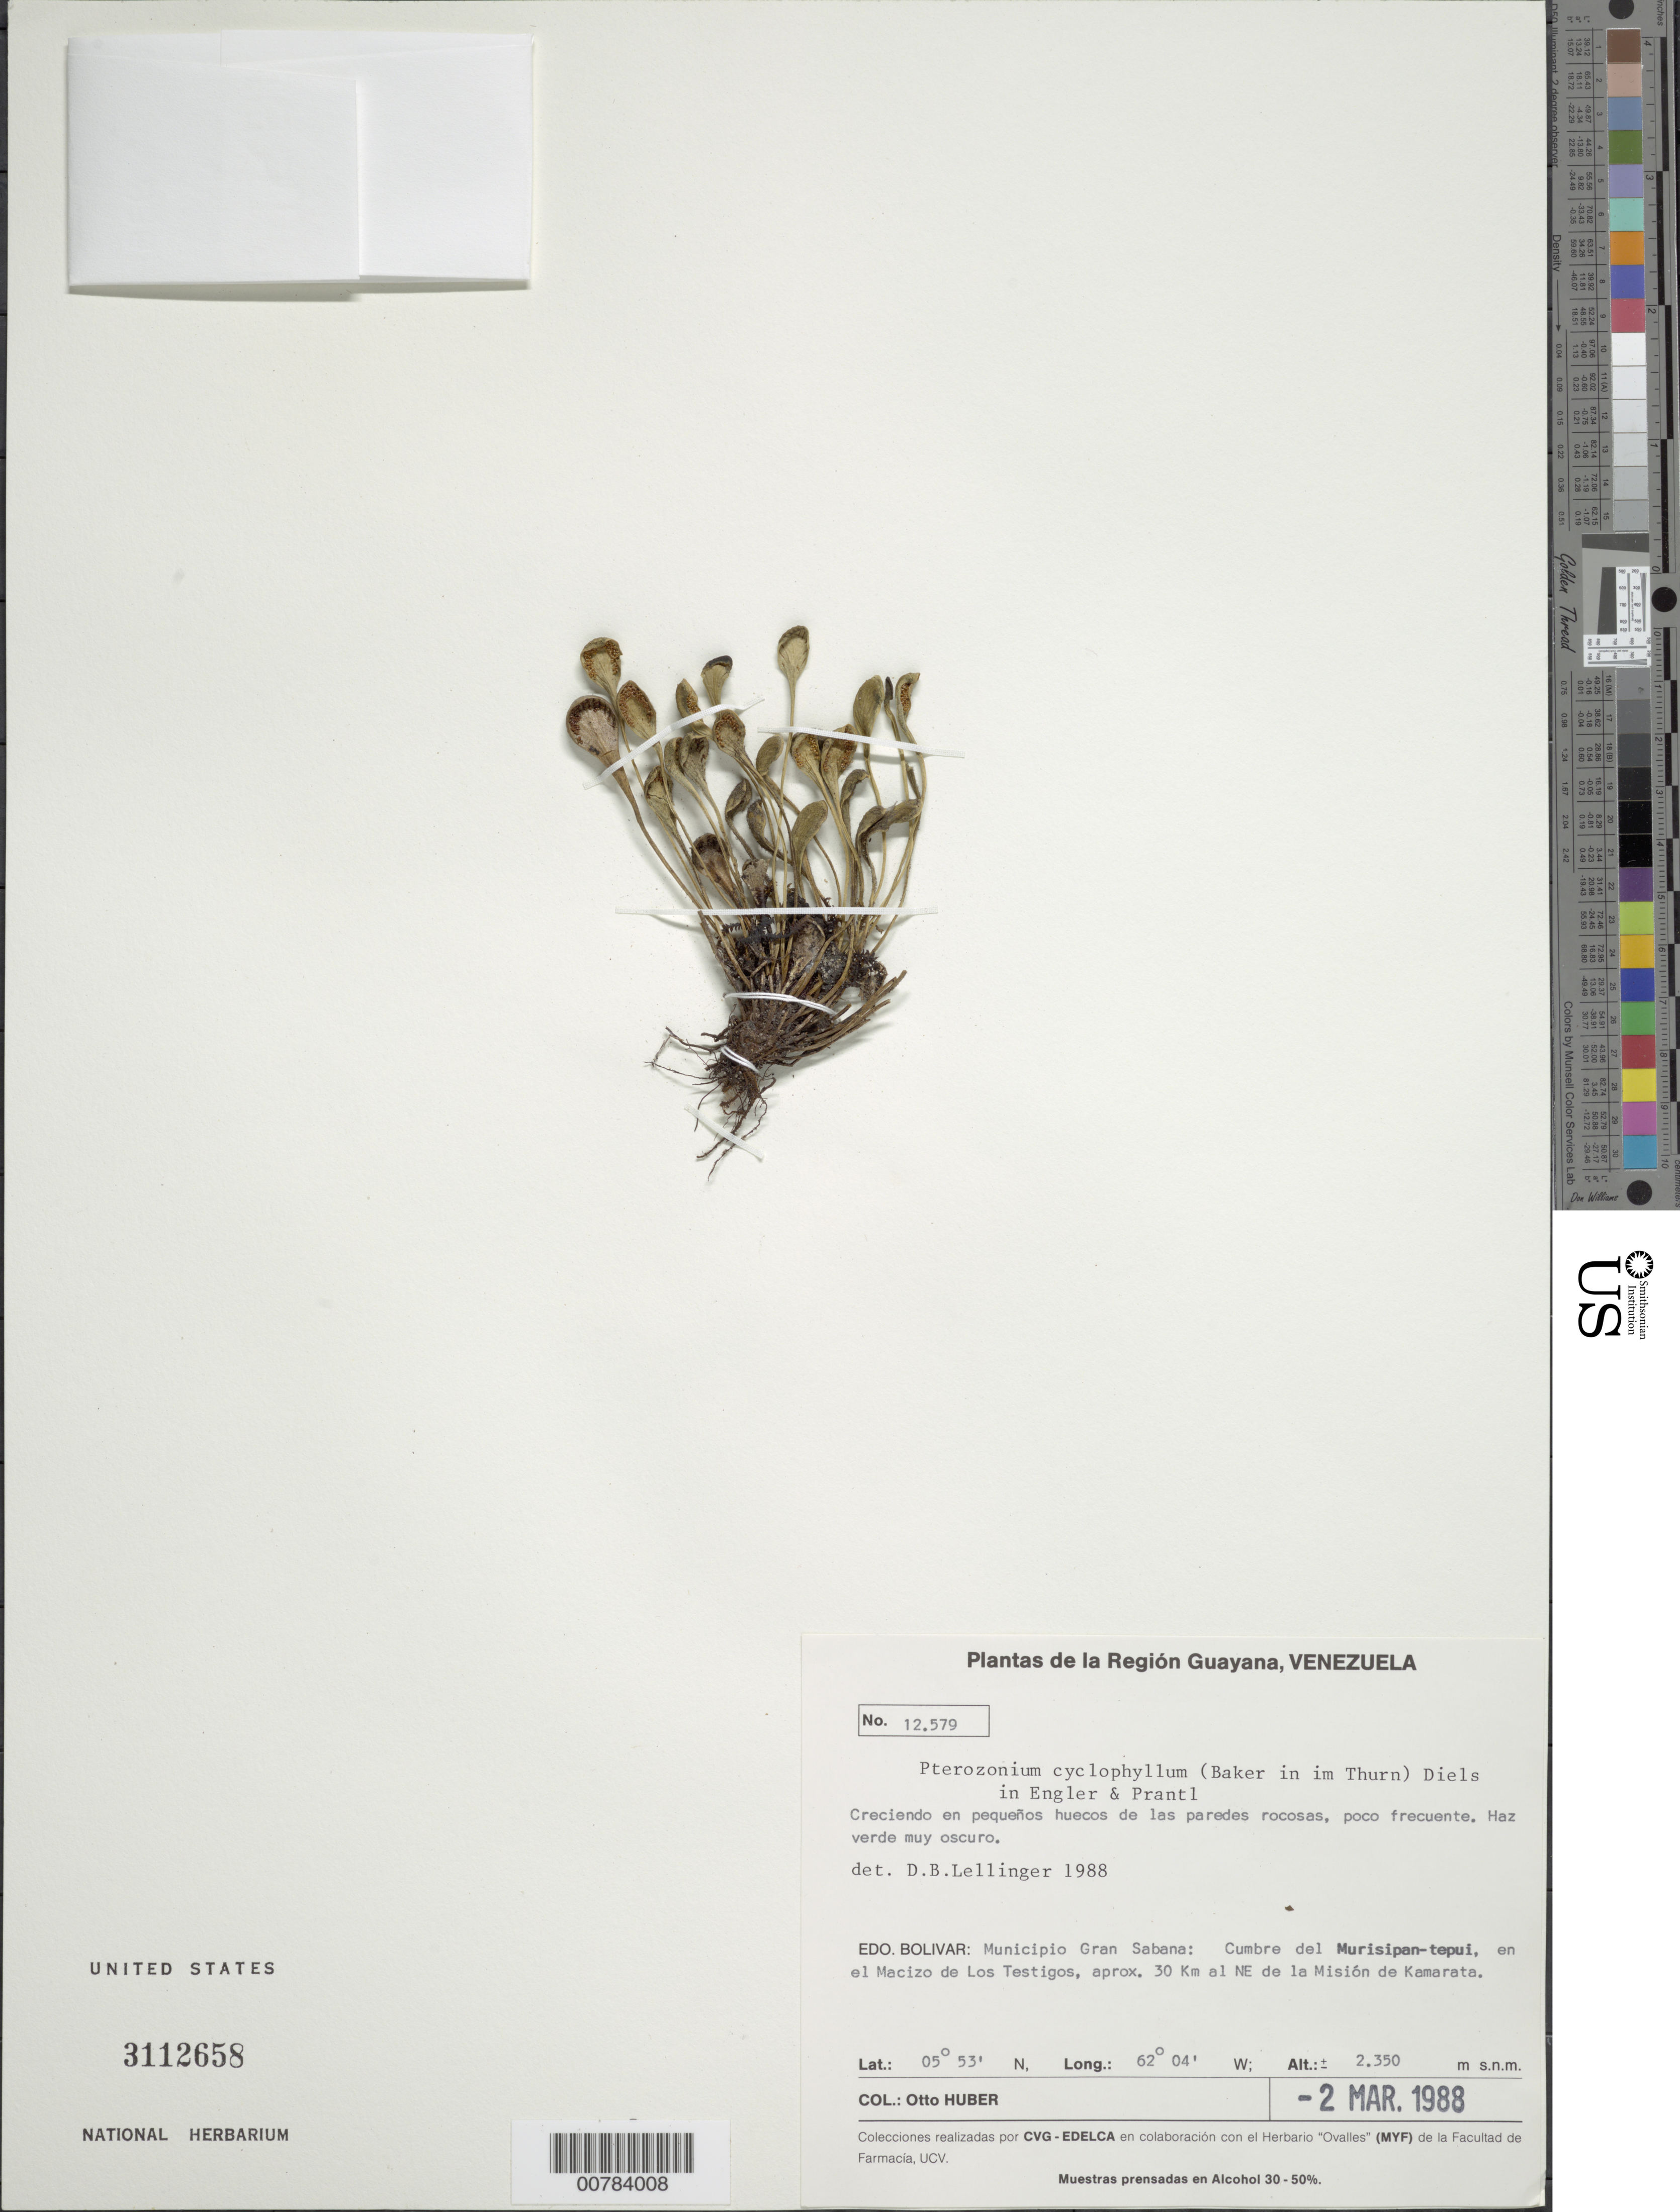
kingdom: Plantae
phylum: Tracheophyta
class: Polypodiopsida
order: Polypodiales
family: Pteridaceae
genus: Pterozonium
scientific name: Pterozonium cyclophyllum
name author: (Baker) Diels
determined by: Lellinger, David B., (BOT), Smithsonian Institution - National Museum of Natural History (UNITED STATES)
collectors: O. Huber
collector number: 12579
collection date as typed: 2-Mar-88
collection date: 1988-03-02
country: Venezuela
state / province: Bolívar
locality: Mun. Gran Sabana, Murisipan-tepuí, en el Macizo de Los Testigos, 30 km NE de la Misión de Kamarata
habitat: Creciendo en pequeños huecos de las paredes rocosad,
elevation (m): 2350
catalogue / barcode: US 3112658